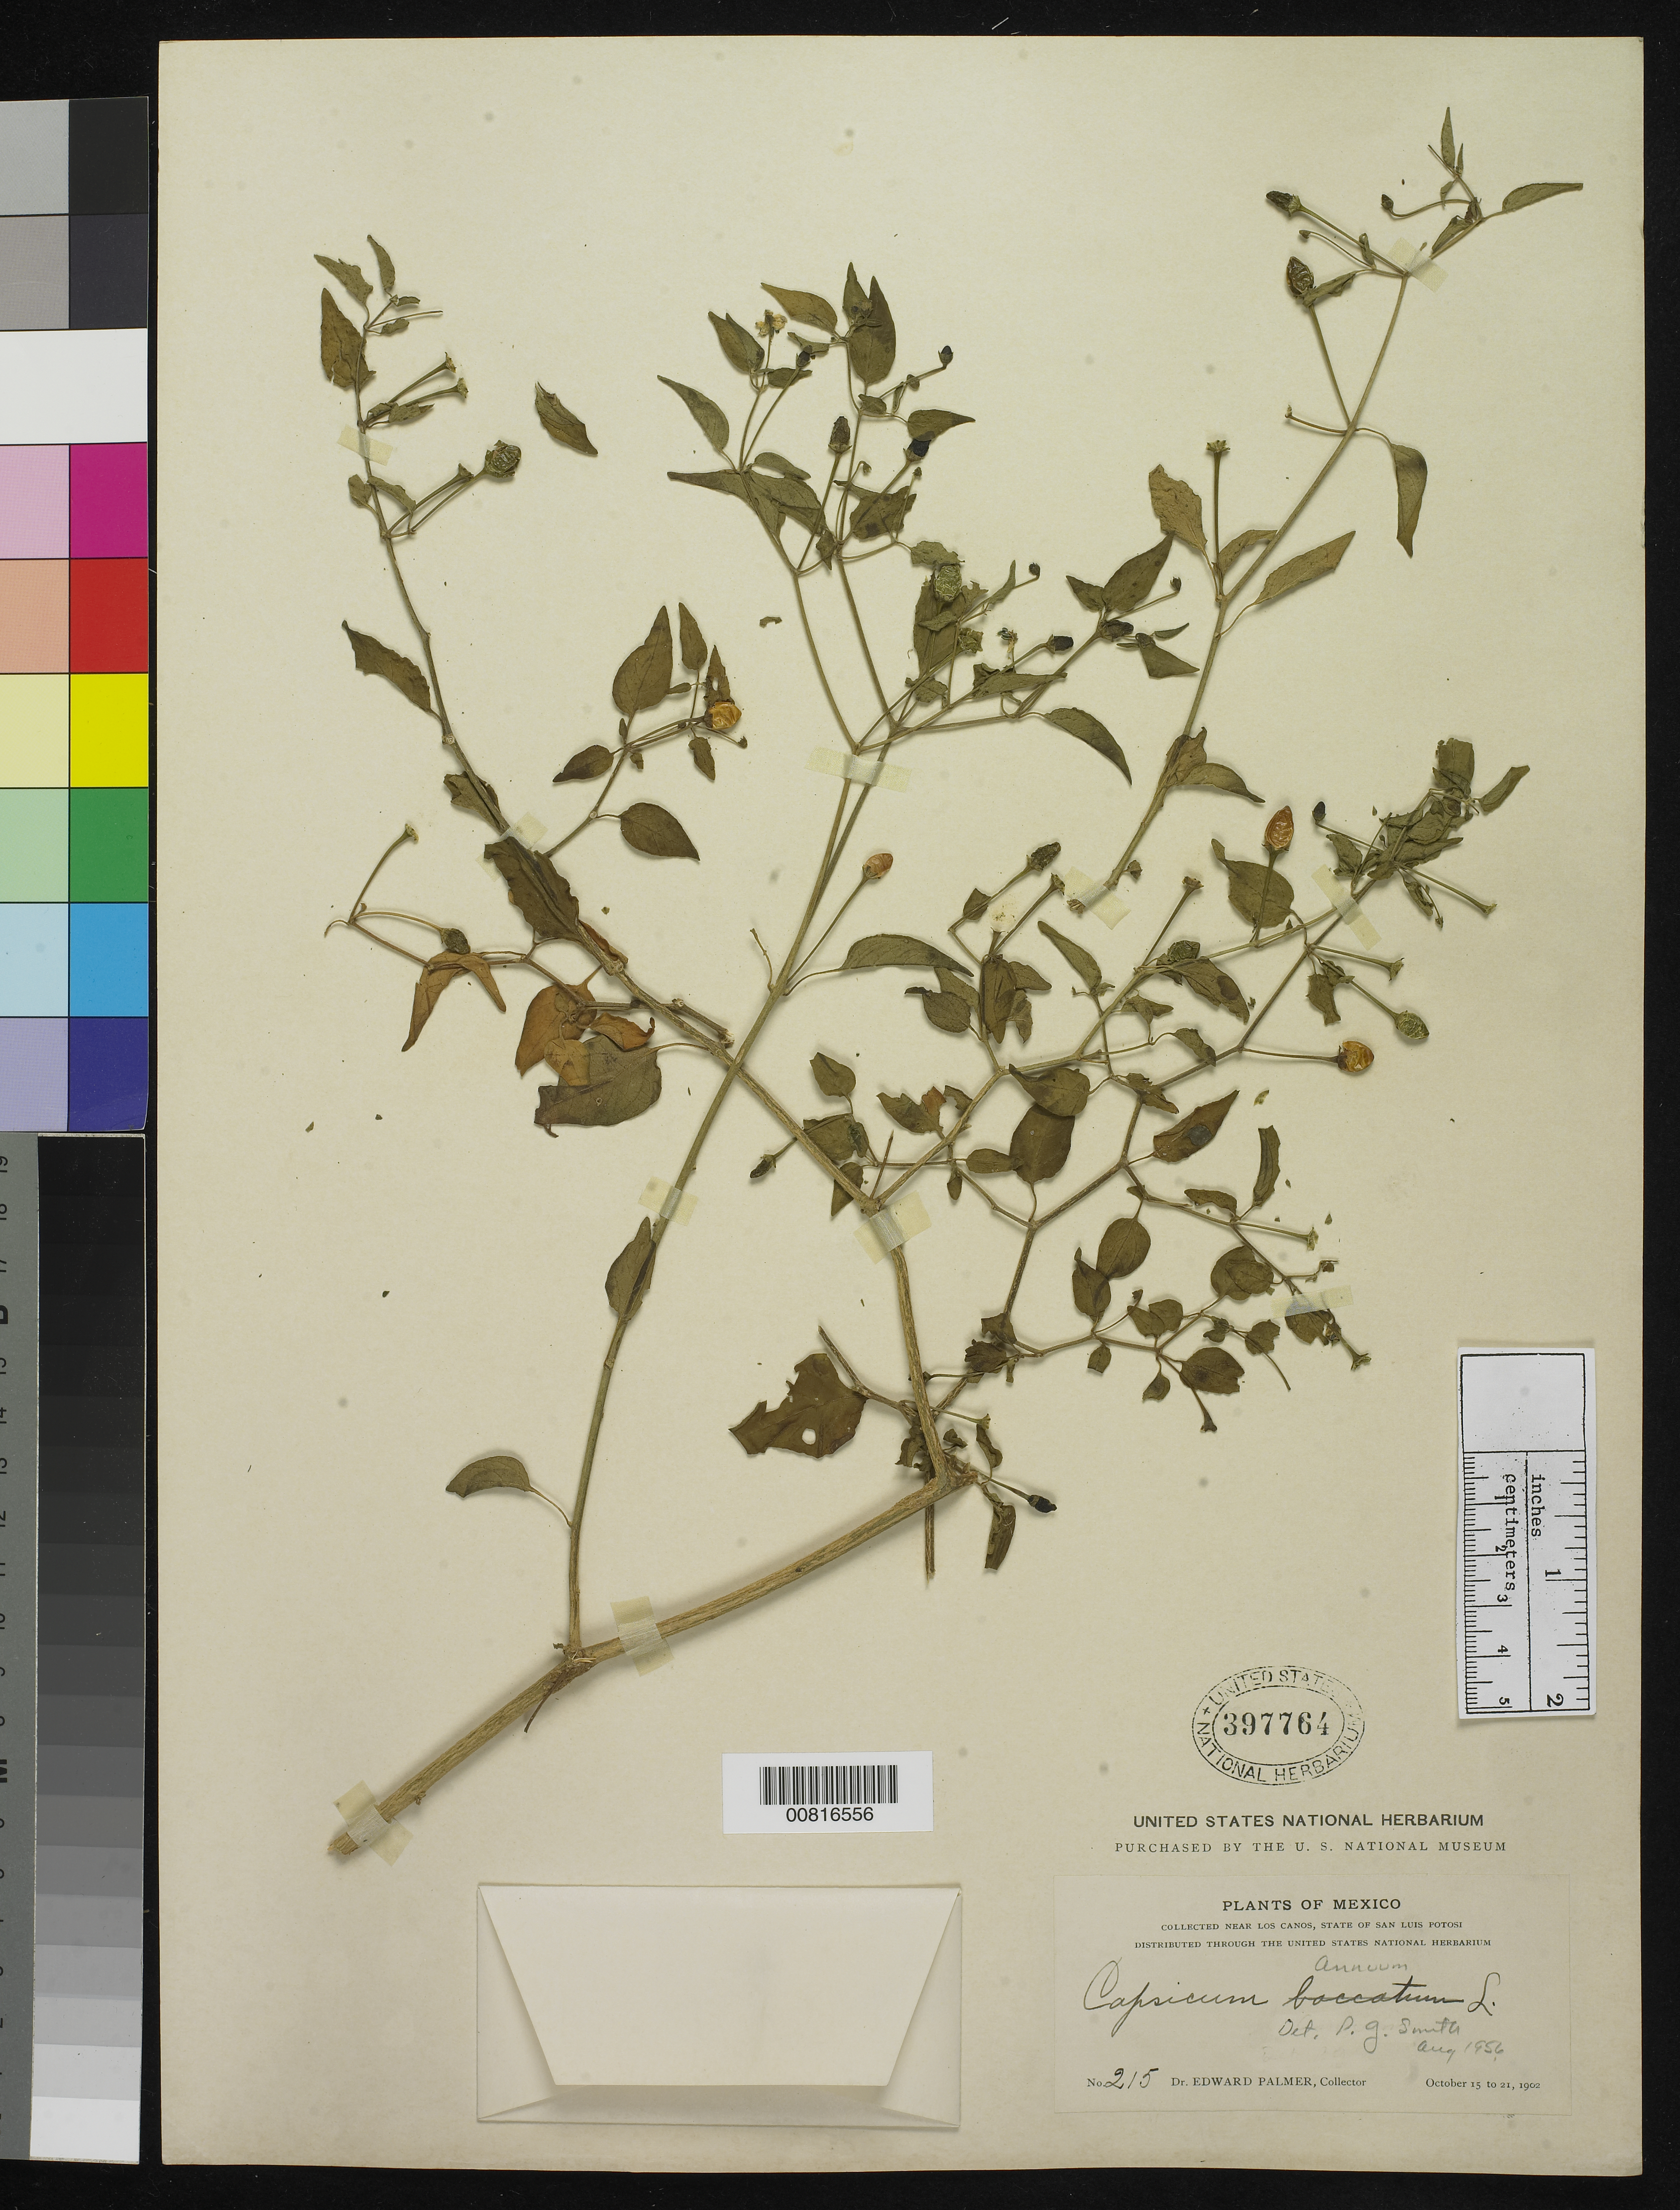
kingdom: Plantae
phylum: Tracheophyta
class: Magnoliopsida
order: Solanales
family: Solanaceae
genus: Capsicum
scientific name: Capsicum annuum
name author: L.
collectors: E. Palmer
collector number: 215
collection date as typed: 15 Oct 1902 to 21 Oct 1902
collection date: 1902-10-15/1902-10-21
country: Mexico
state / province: San Luis Potosí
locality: Near Los Canos, San Luis Potosí.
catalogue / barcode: US 397764